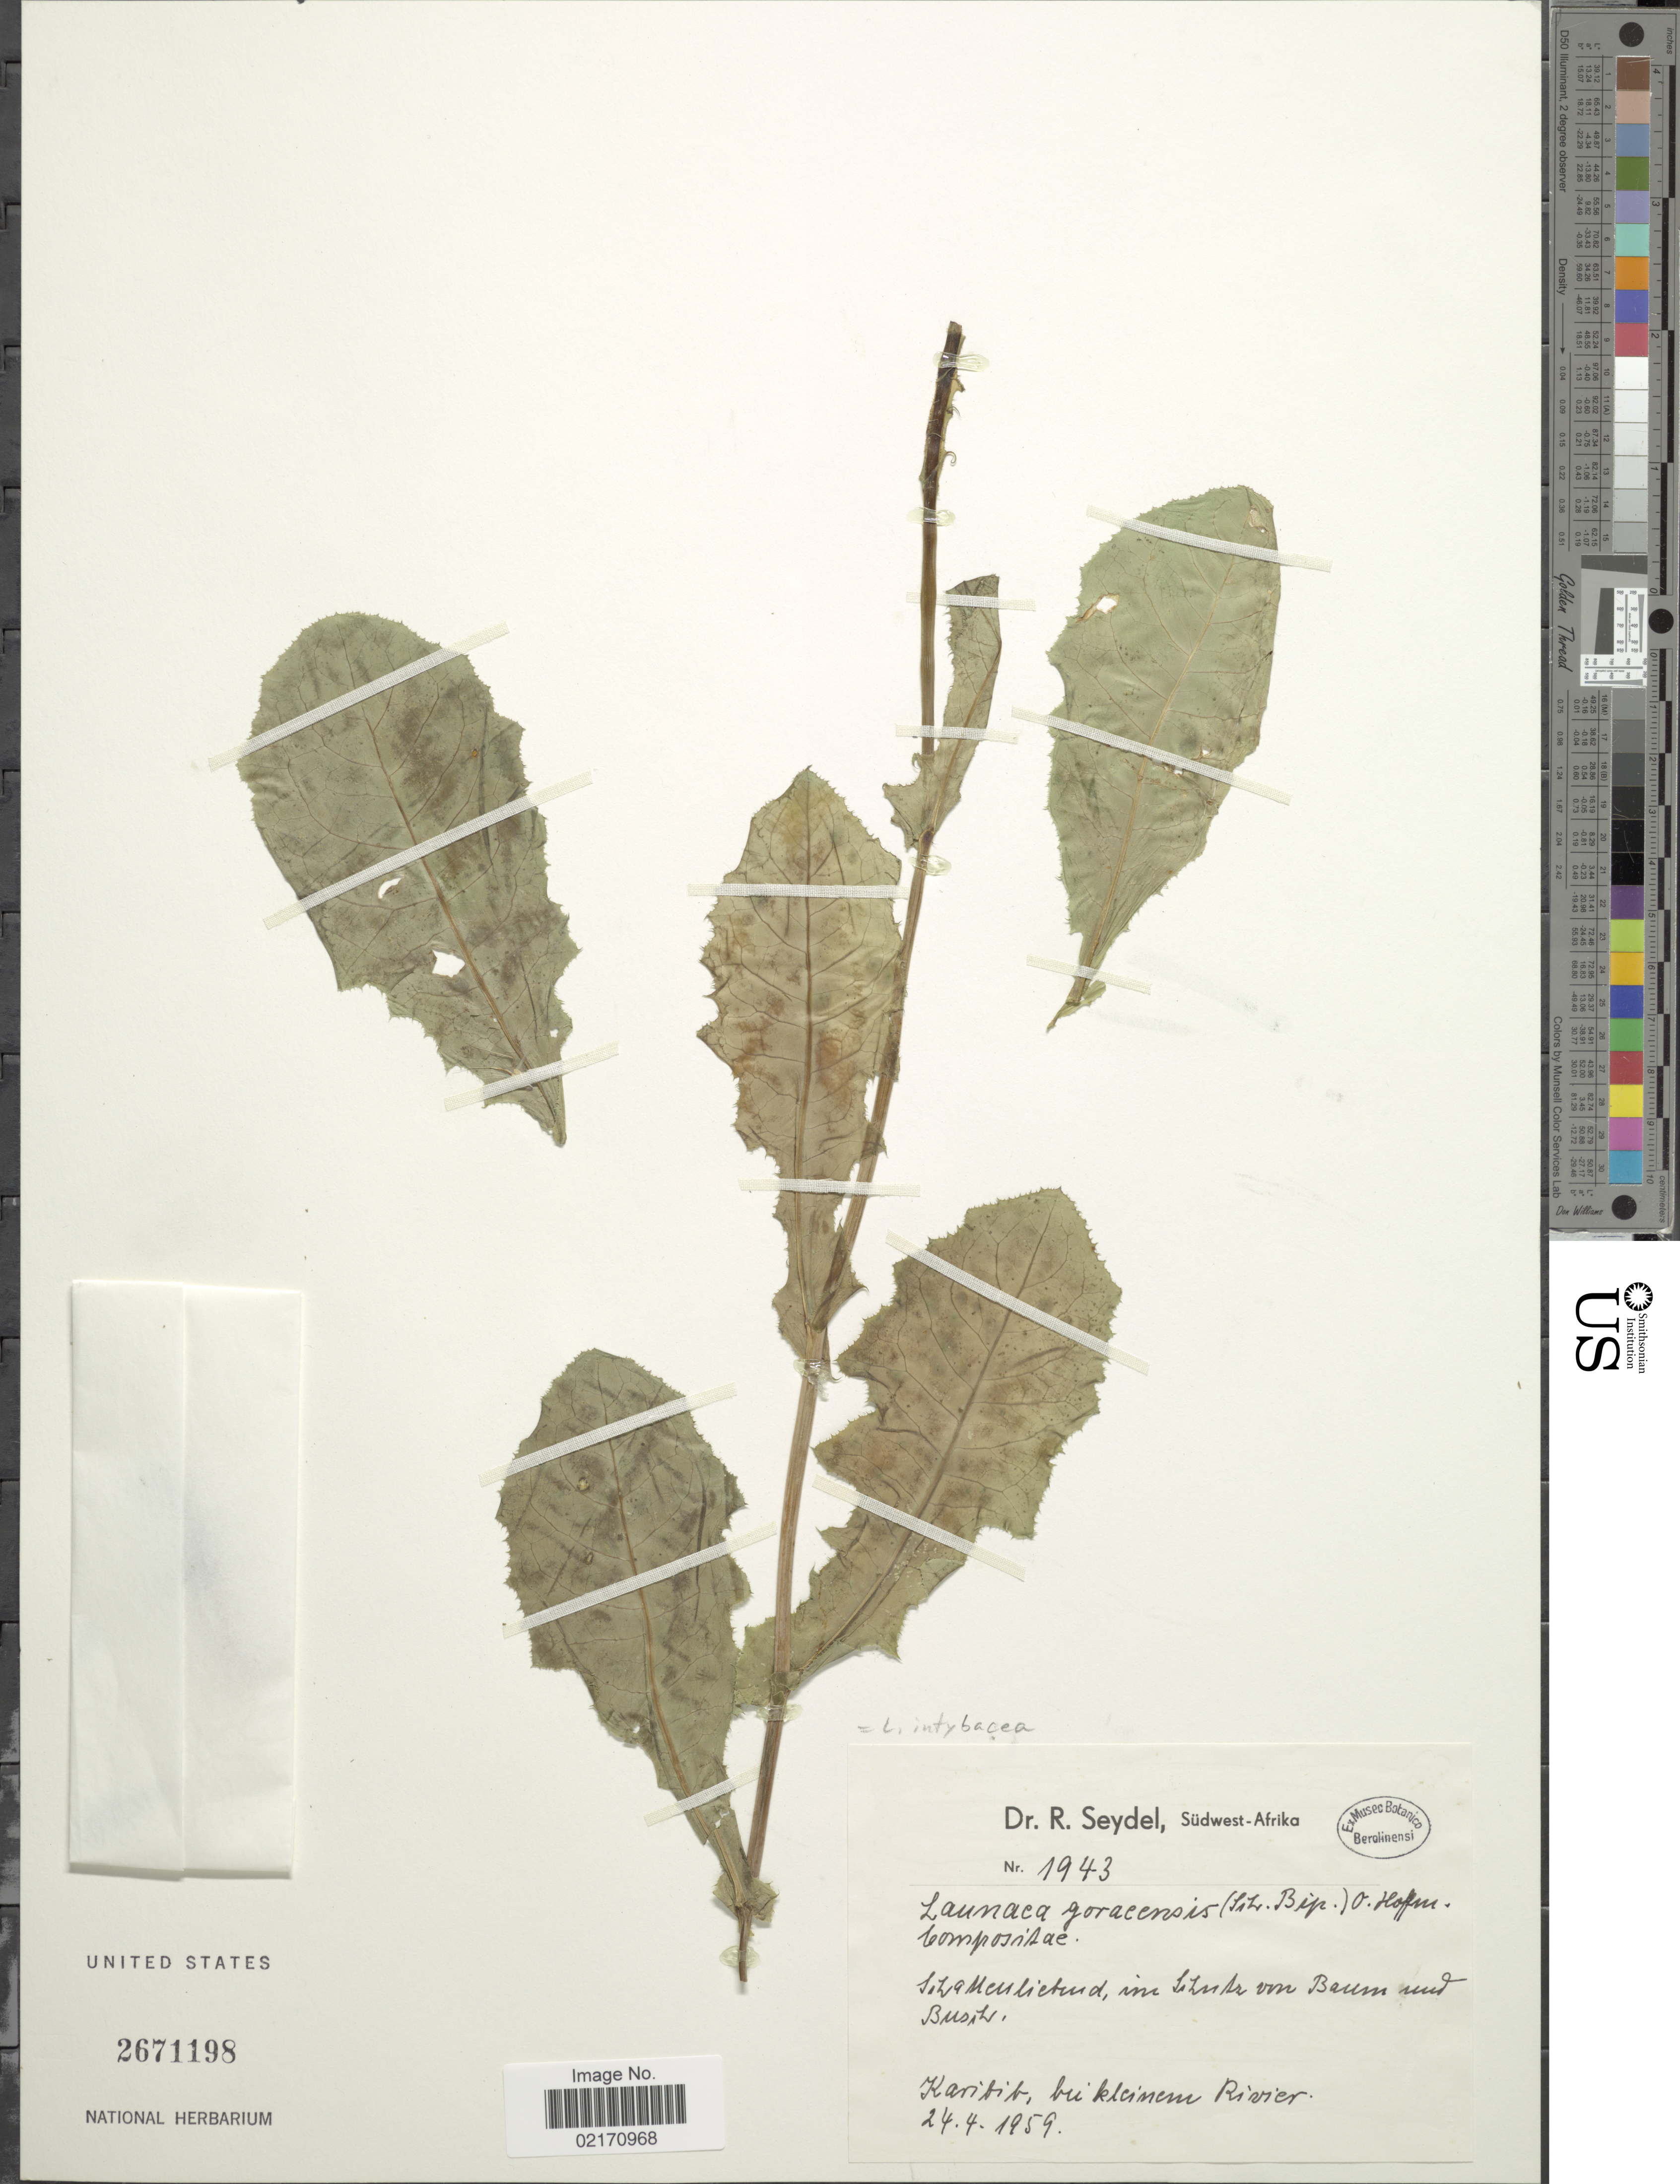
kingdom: Plantae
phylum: Tracheophyta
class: Magnoliopsida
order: Asterales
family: Asteraceae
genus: Launaea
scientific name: Launaea intybacea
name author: (Jacq.) Beauverd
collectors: R. Seydel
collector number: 1943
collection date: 1959-04-14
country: Namibia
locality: Sudwest-Afrika [Southwest Africa], Karibib, bei kleinen Rivier [at smaller river?]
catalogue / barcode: US 2671198